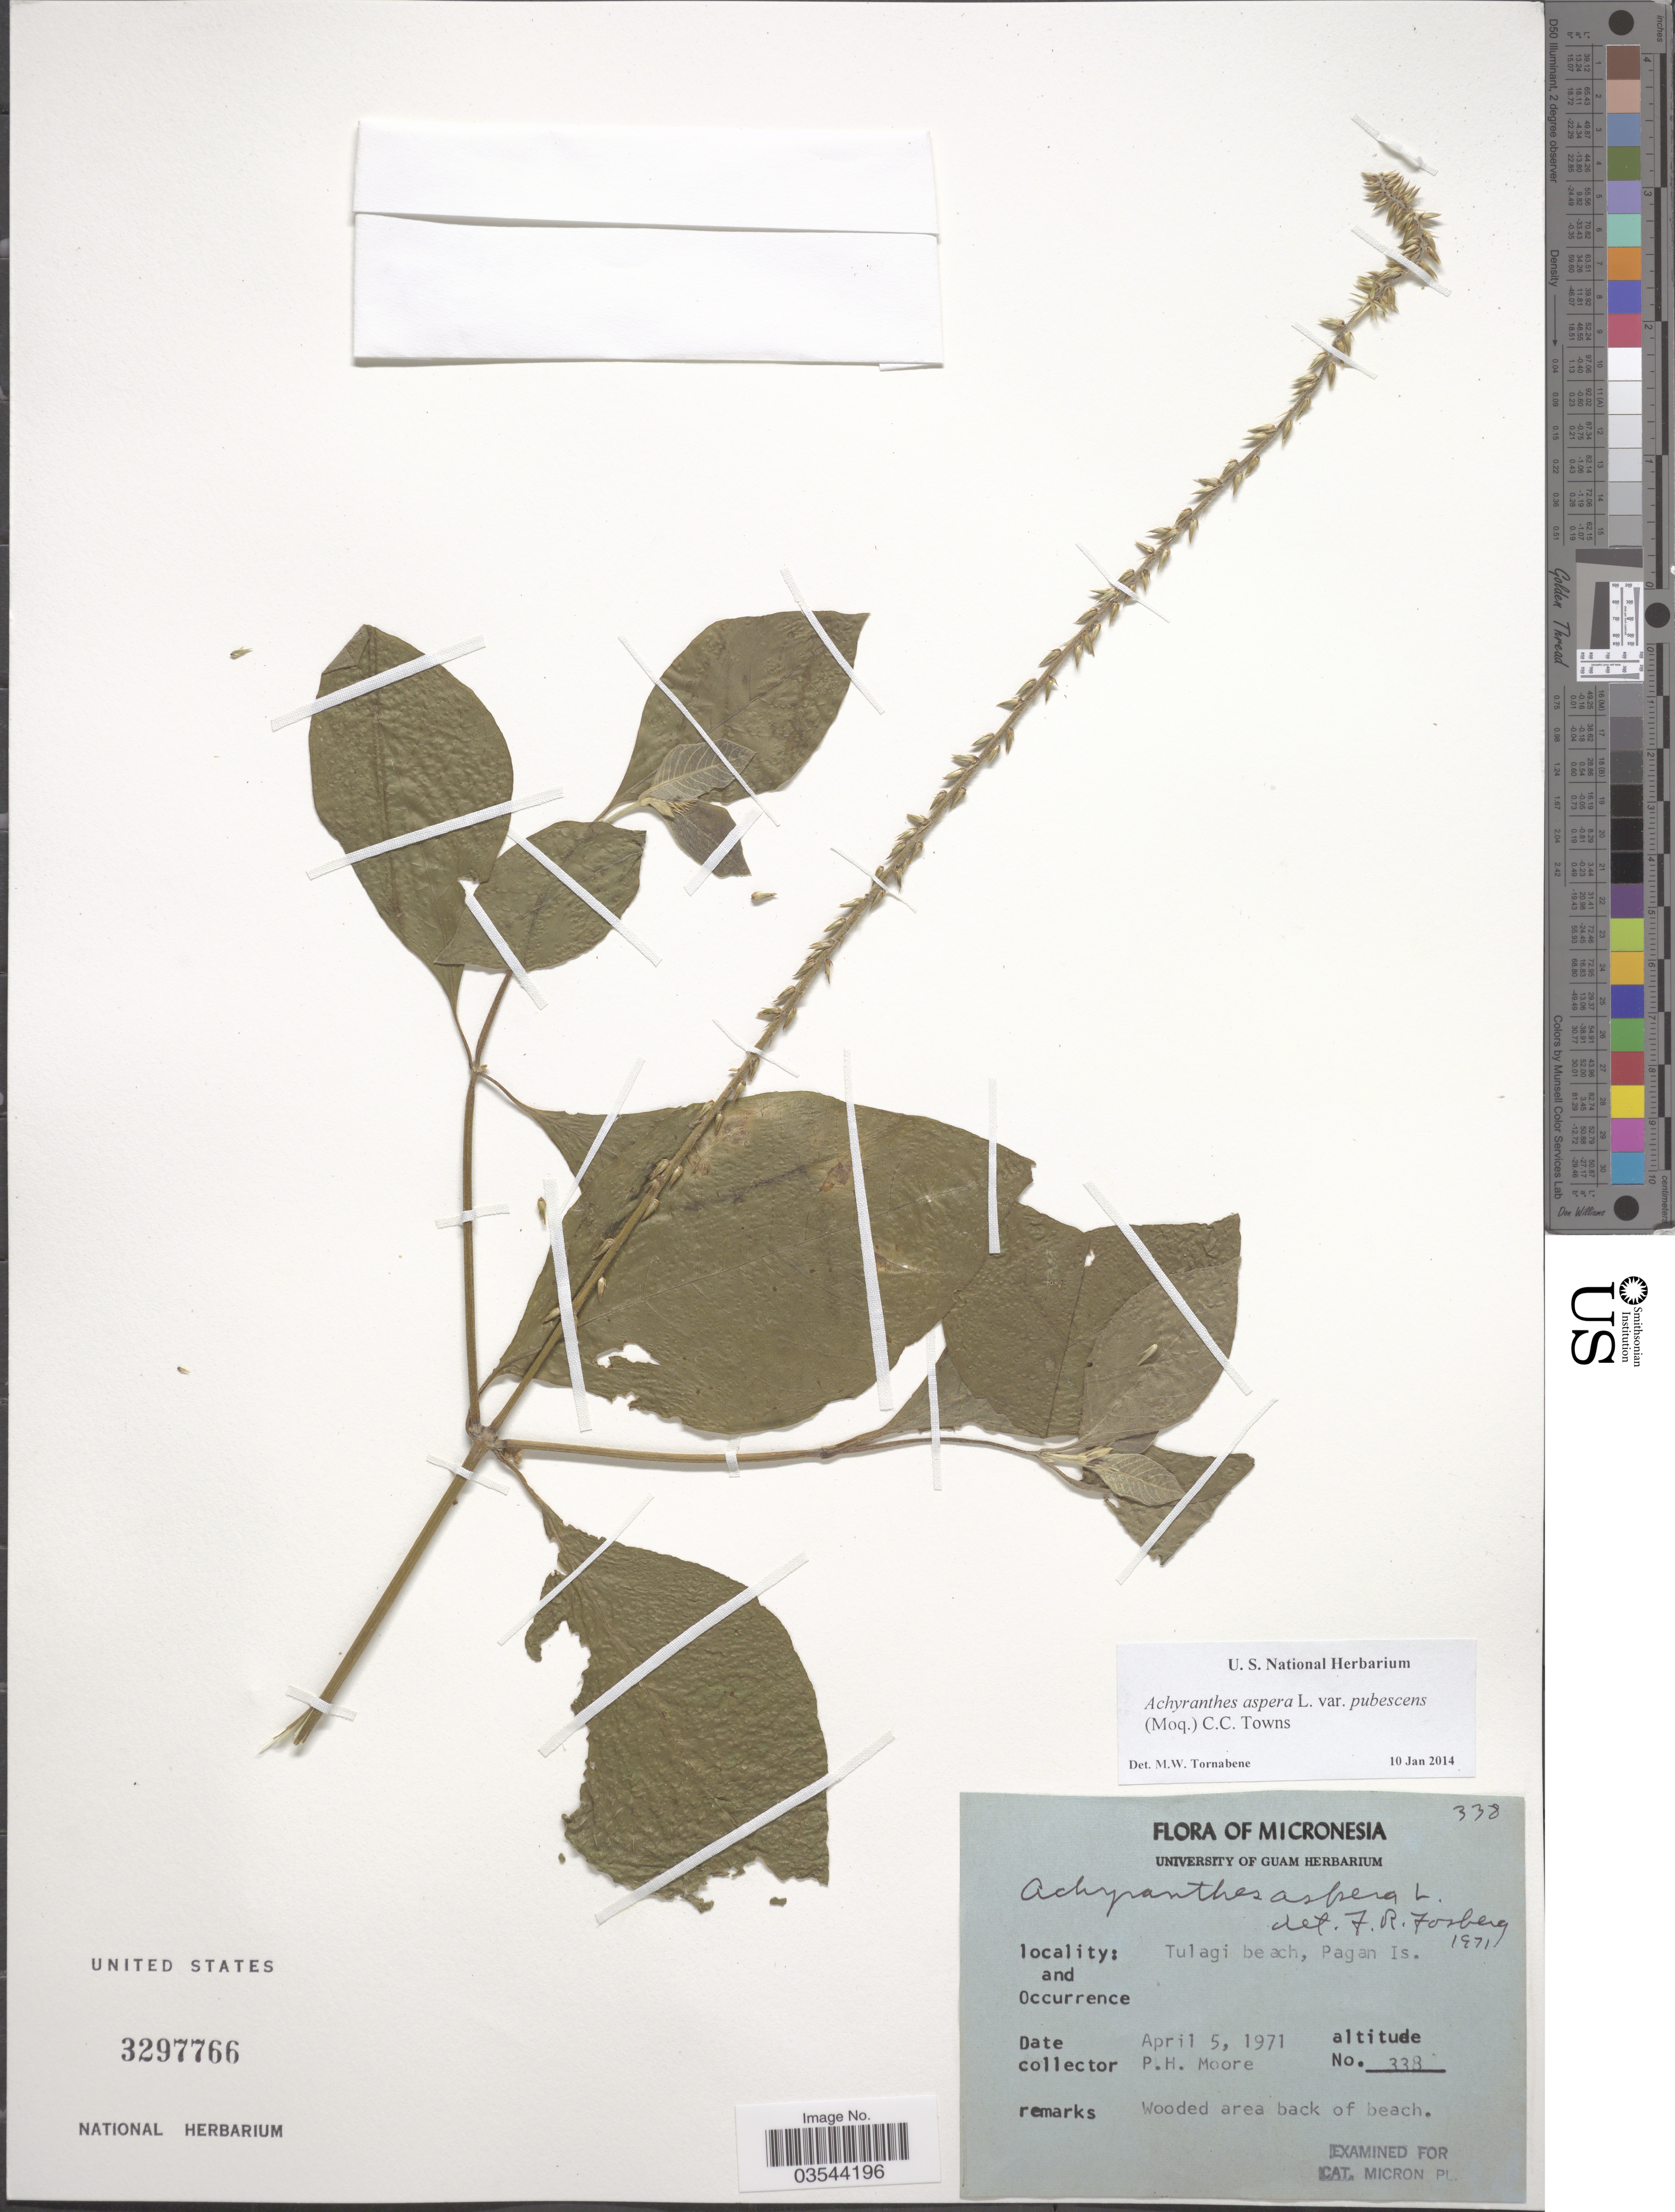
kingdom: Plantae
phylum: Tracheophyta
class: Magnoliopsida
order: Caryophyllales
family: Amaranthaceae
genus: Achyranthes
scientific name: Achyranthes aspera var. pubescens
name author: (Moq.) M. Gómez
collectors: P. H. Moore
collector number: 338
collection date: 1971-04-05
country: Northern Mariana Islands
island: Pagan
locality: Micronesia. Tulagi beach, Pagan Is.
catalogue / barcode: US 3297766